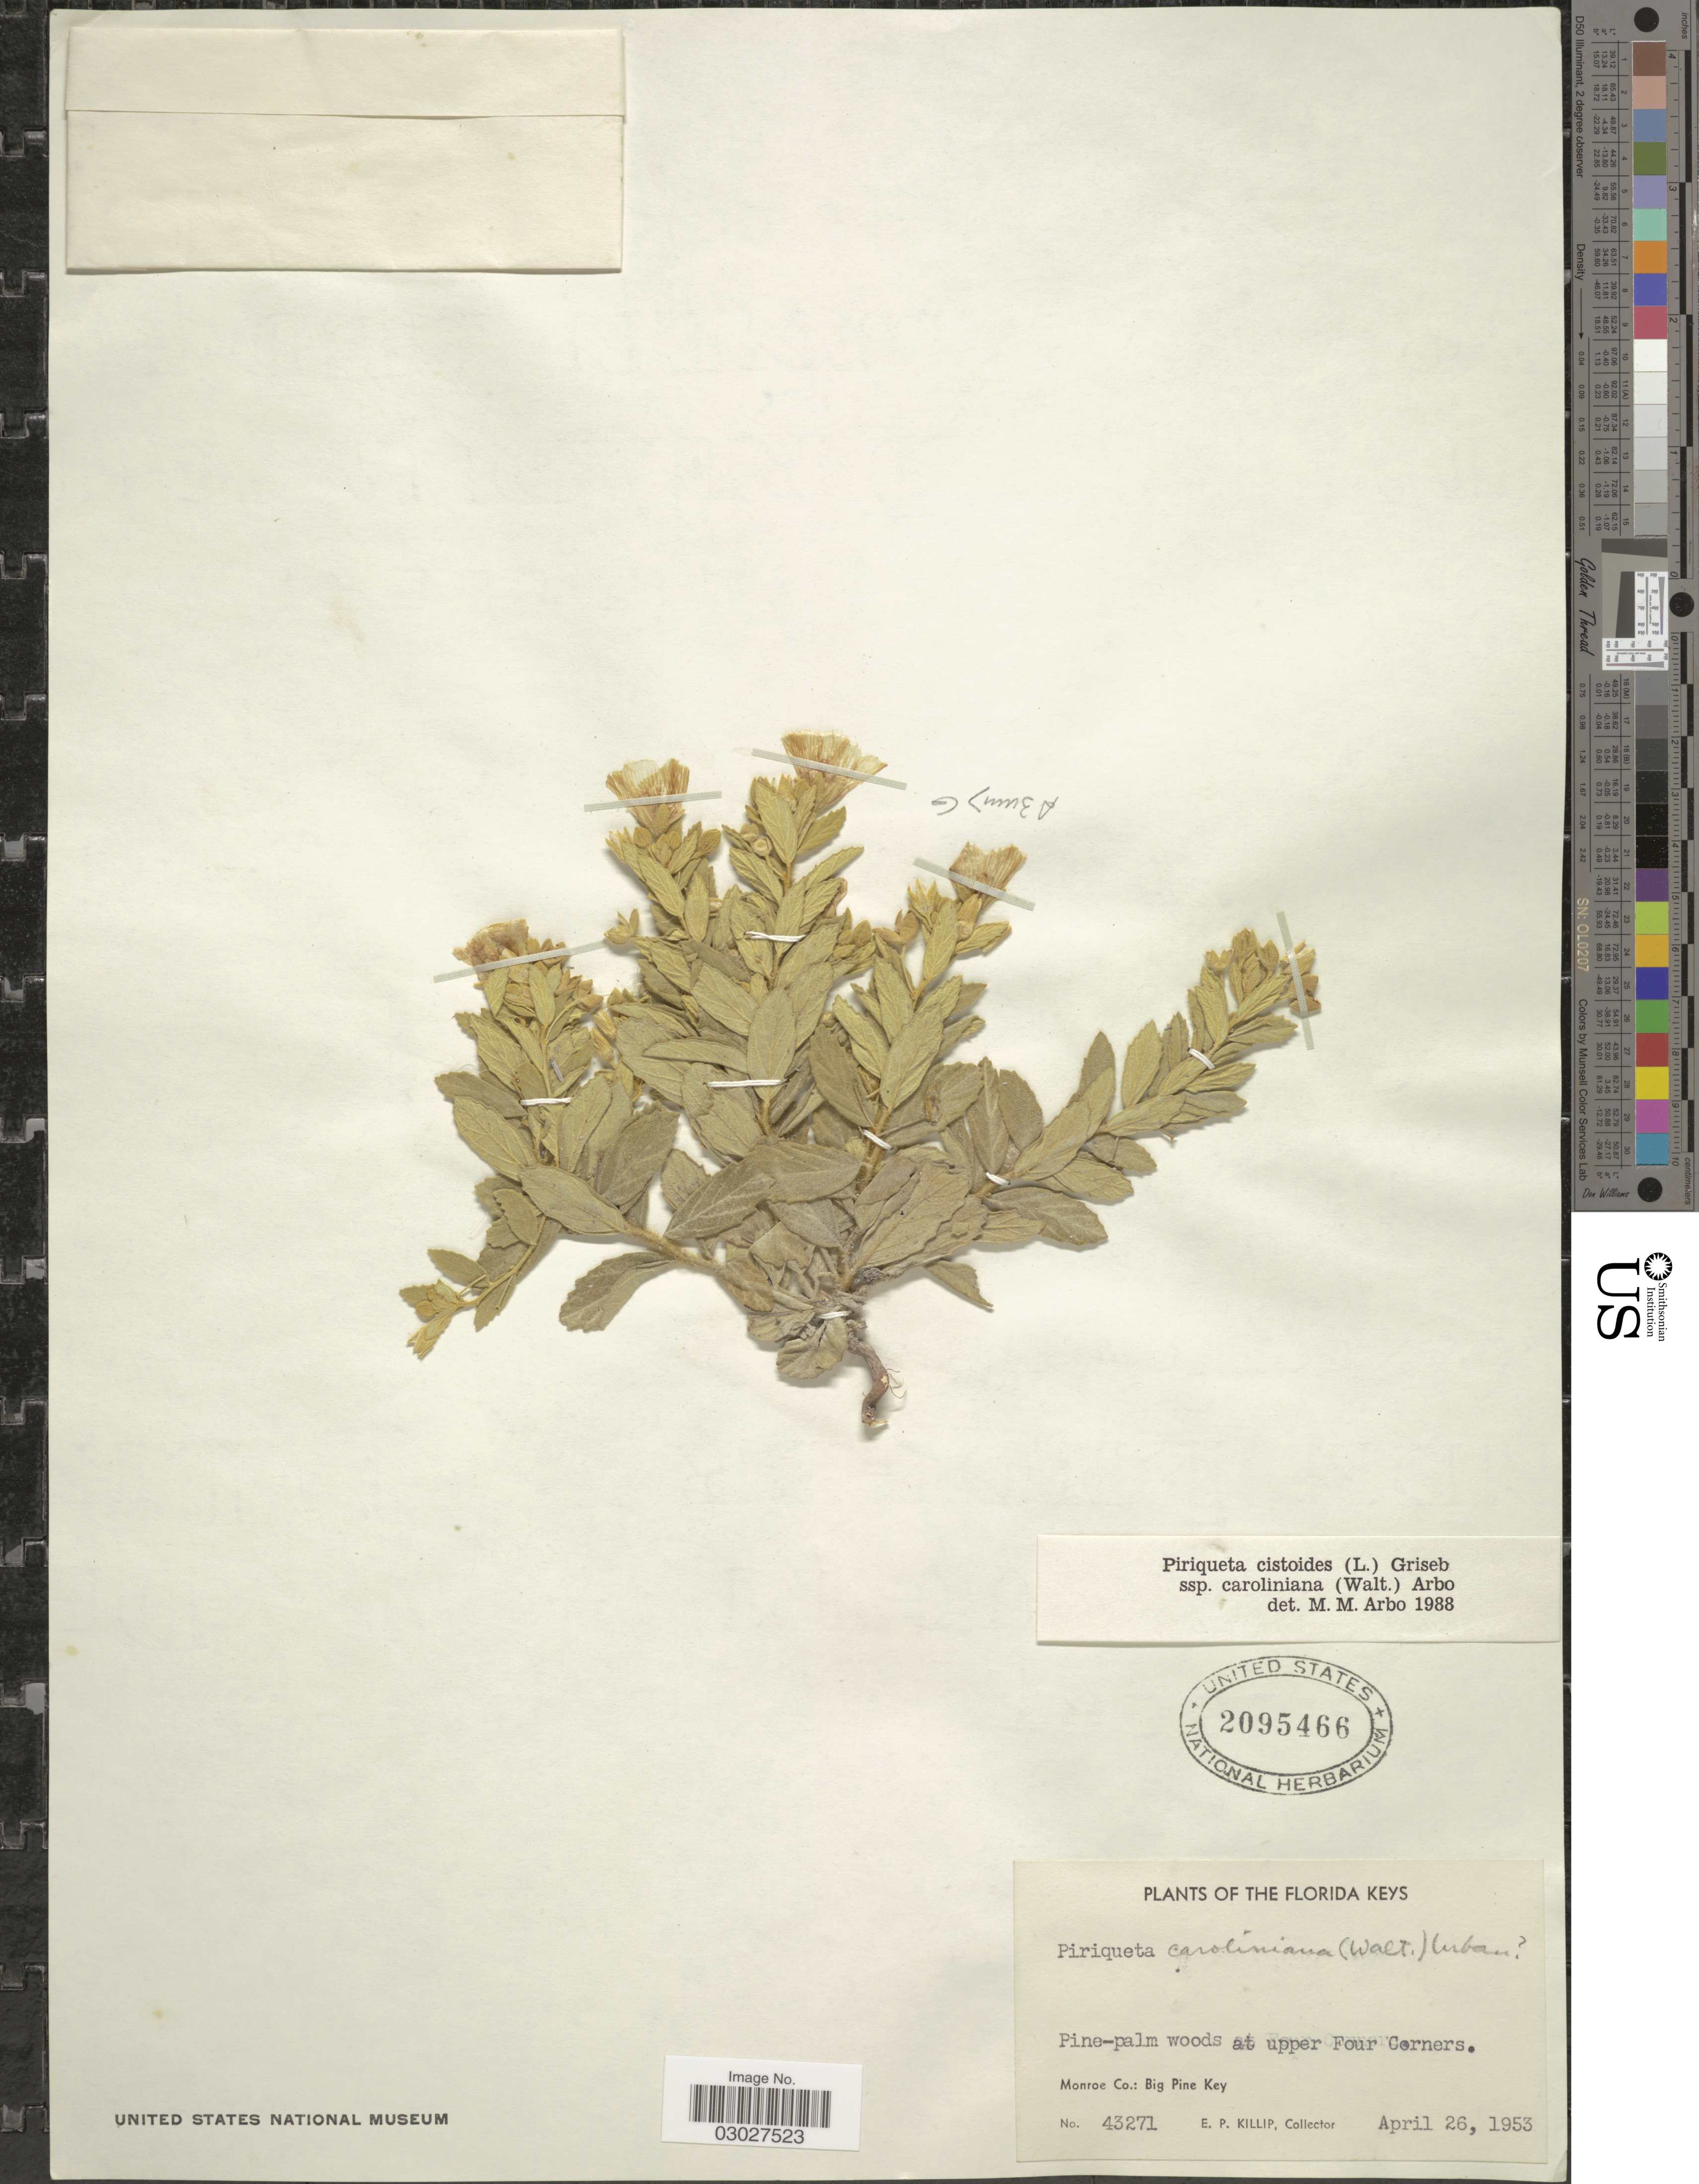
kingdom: Plantae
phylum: Tracheophyta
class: Magnoliopsida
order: Malpighiales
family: Turneraceae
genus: Piriqueta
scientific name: Piriqueta cistoides subsp. caroliniana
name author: (Walter) Arbo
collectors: E. P. Killip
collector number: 43271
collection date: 1953-04-26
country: United States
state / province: Florida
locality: The Florida Keys. Pine-palm woods at upper Four Corners. Monroe Co.: Big Pine Key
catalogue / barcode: US 2095466